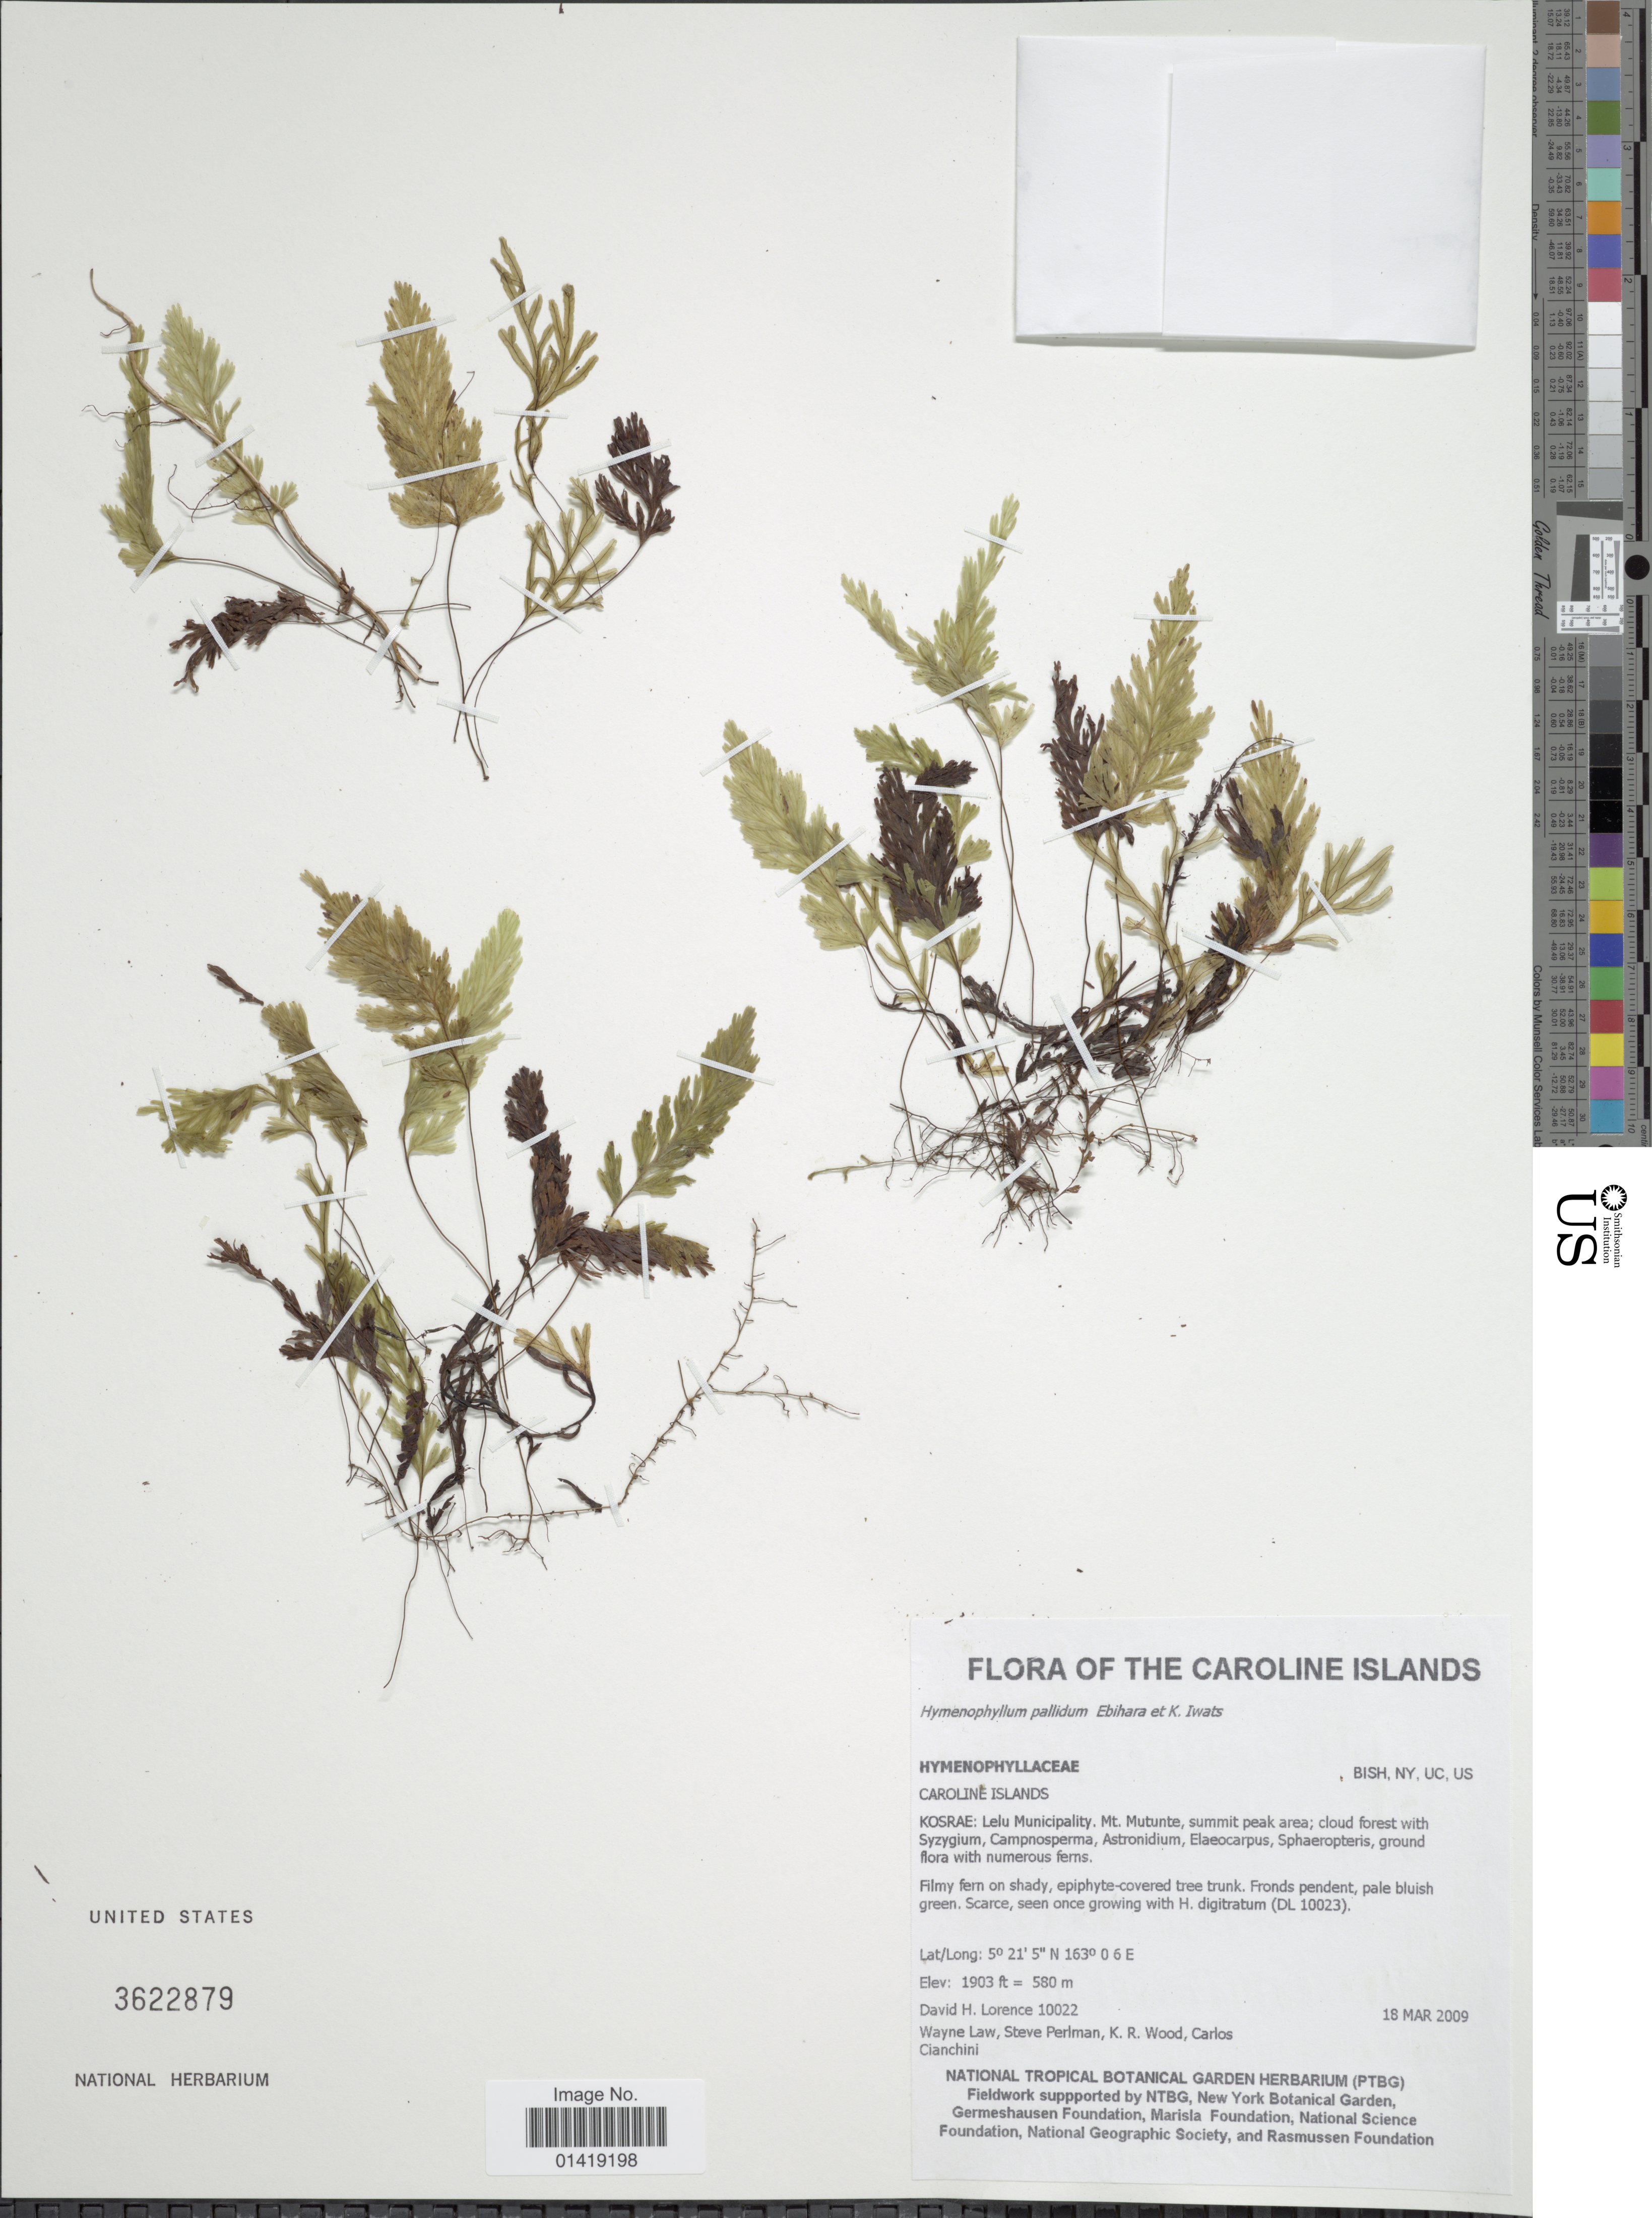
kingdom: Plantae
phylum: Tracheophyta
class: Polypodiopsida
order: Hymenophyllales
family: Hymenophyllaceae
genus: Hymenophyllum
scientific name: Hymenophyllum pallidum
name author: (Blume) Ebihara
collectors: D. Lorence, W. Law, S. Perlman, K. R. Wood & C. Cianchini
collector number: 10022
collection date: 2009-03-18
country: Micronesia, Federated States of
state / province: Kosrae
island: Kosrae [Kusaie]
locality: Lelu municipality Mt. Mutunte summit peak area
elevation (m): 580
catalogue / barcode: US 3622879